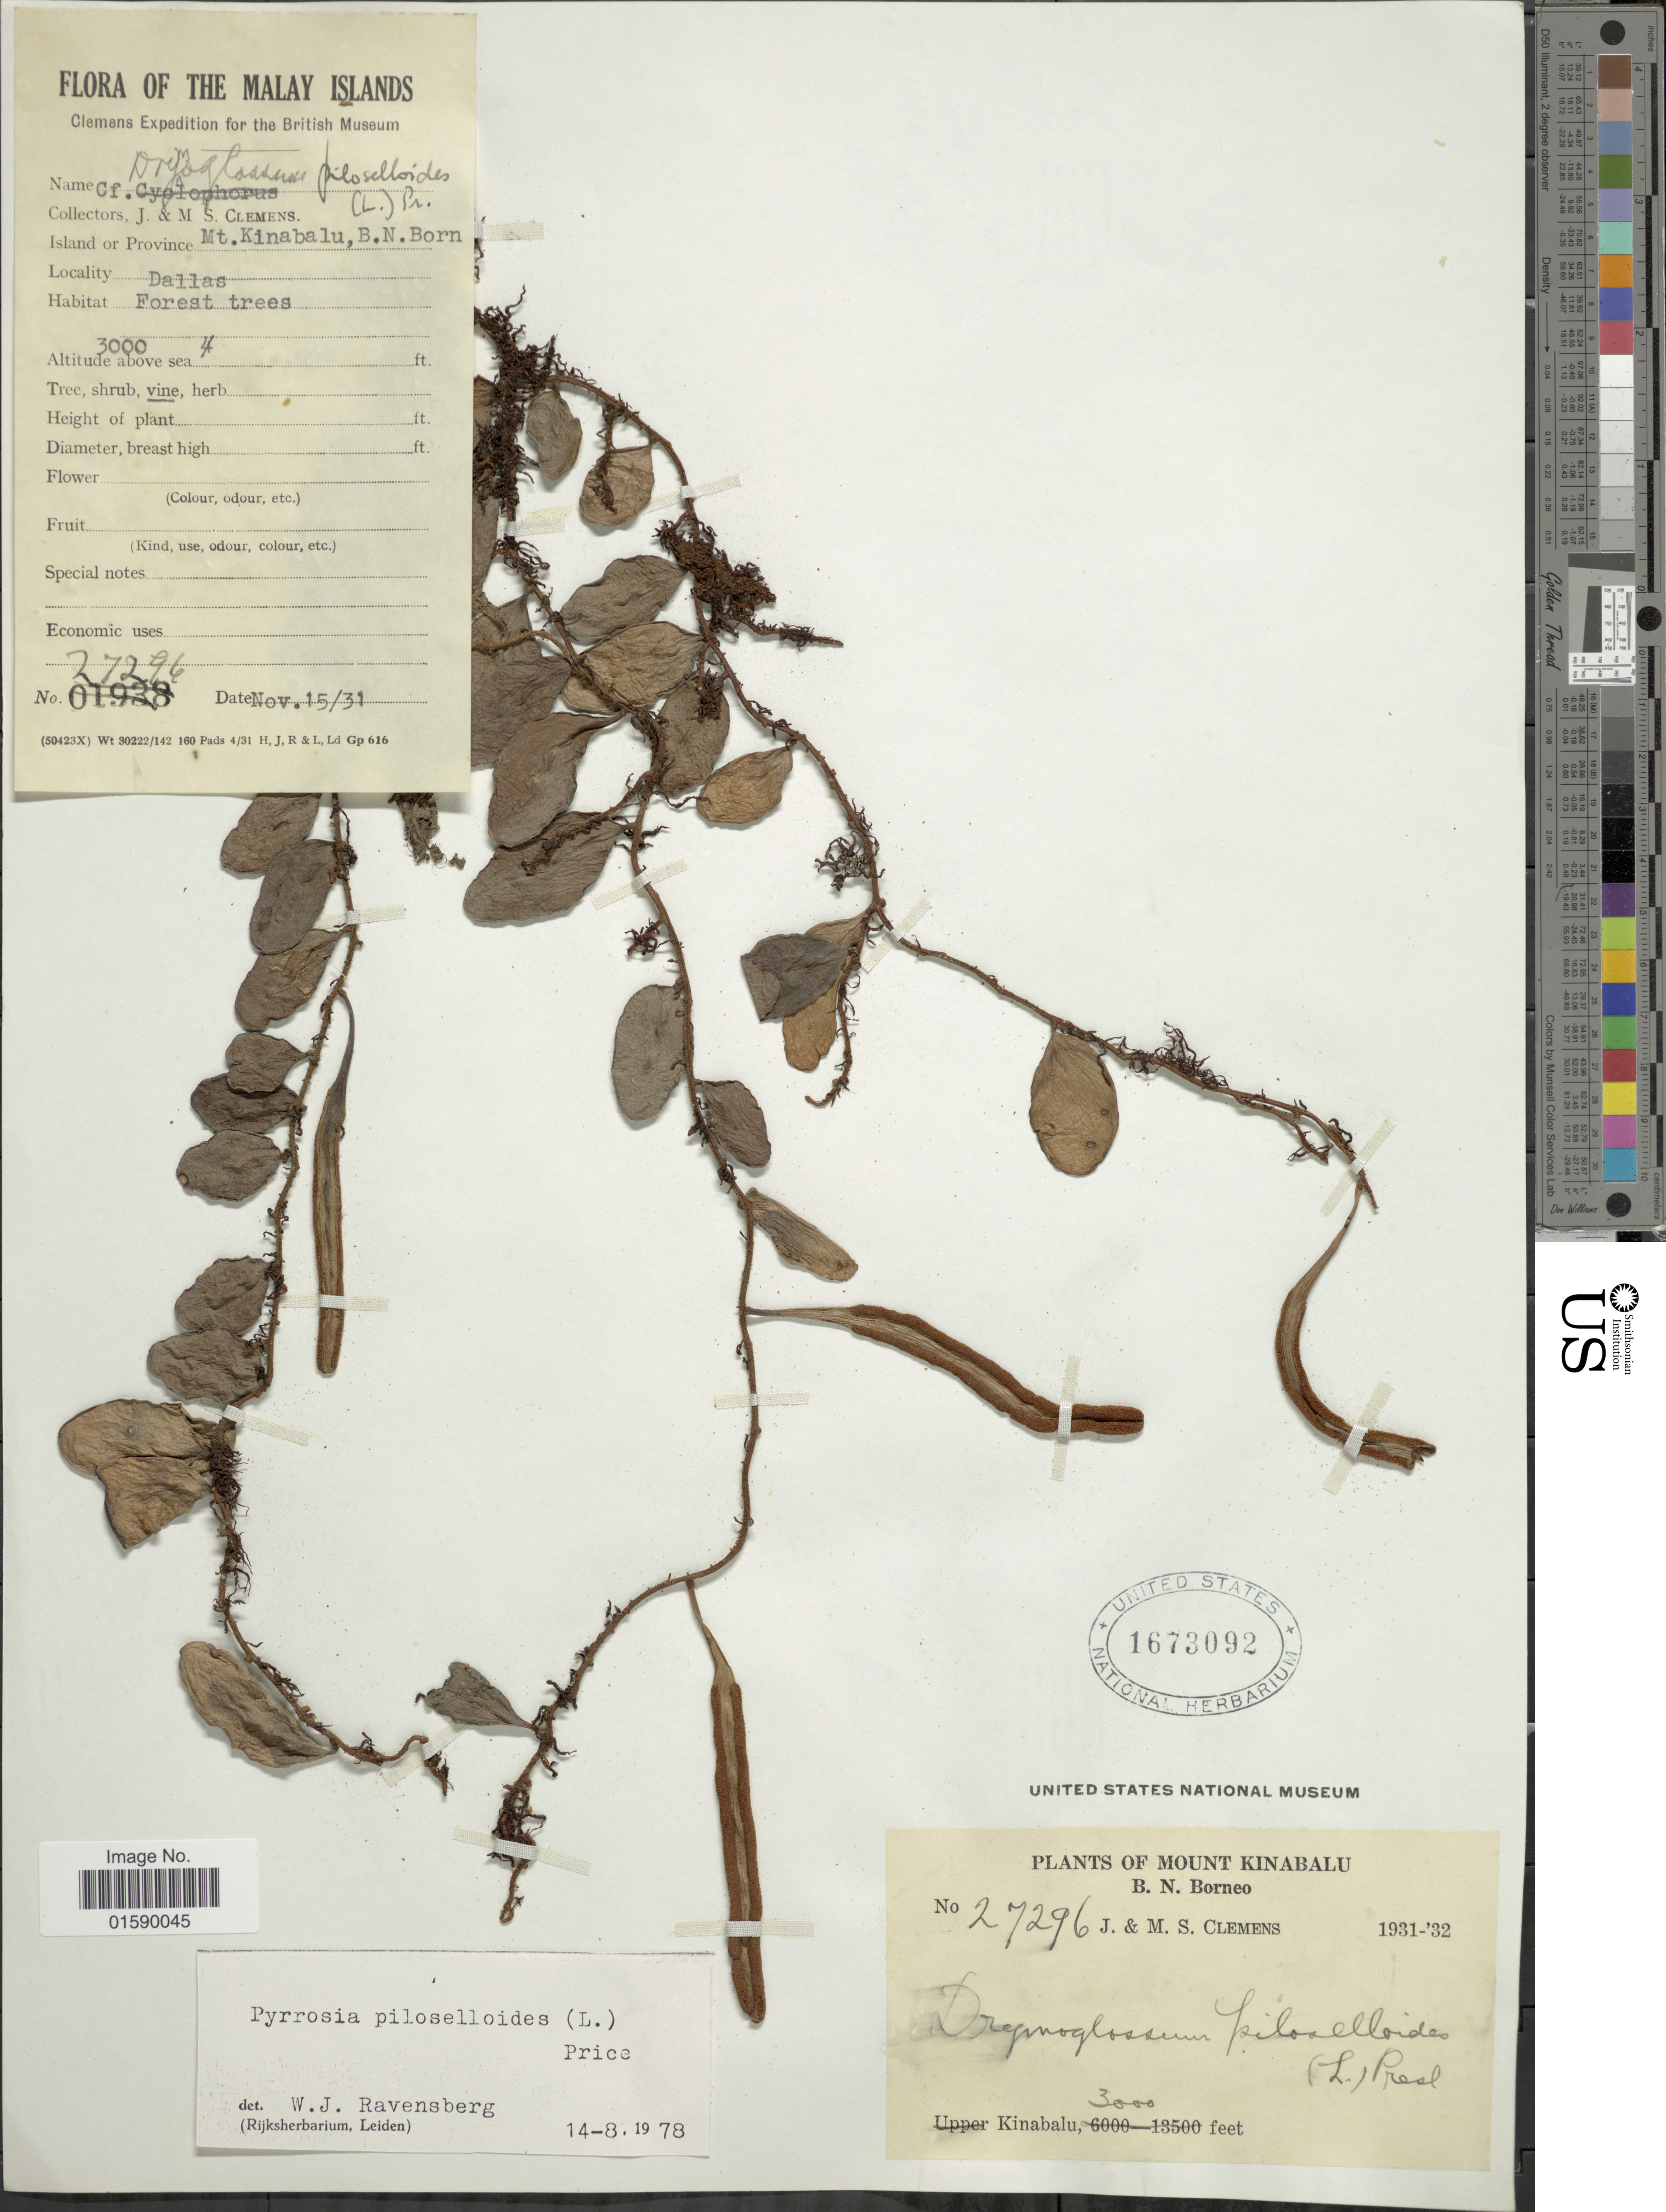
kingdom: Plantae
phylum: Tracheophyta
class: Polypodiopsida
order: Polypodiales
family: Polypodiaceae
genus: Pyrrosia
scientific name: Pyrrosia piloselloides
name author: (L.) M.G. Price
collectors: J. Clemens & M. S. Clemens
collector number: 27296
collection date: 1931-11-15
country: Malaysia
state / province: Sabah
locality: Malay Islands. Island or Province Mt. Kinabalu, B. N. Borneo. Dallas.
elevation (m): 914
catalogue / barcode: US 1673092